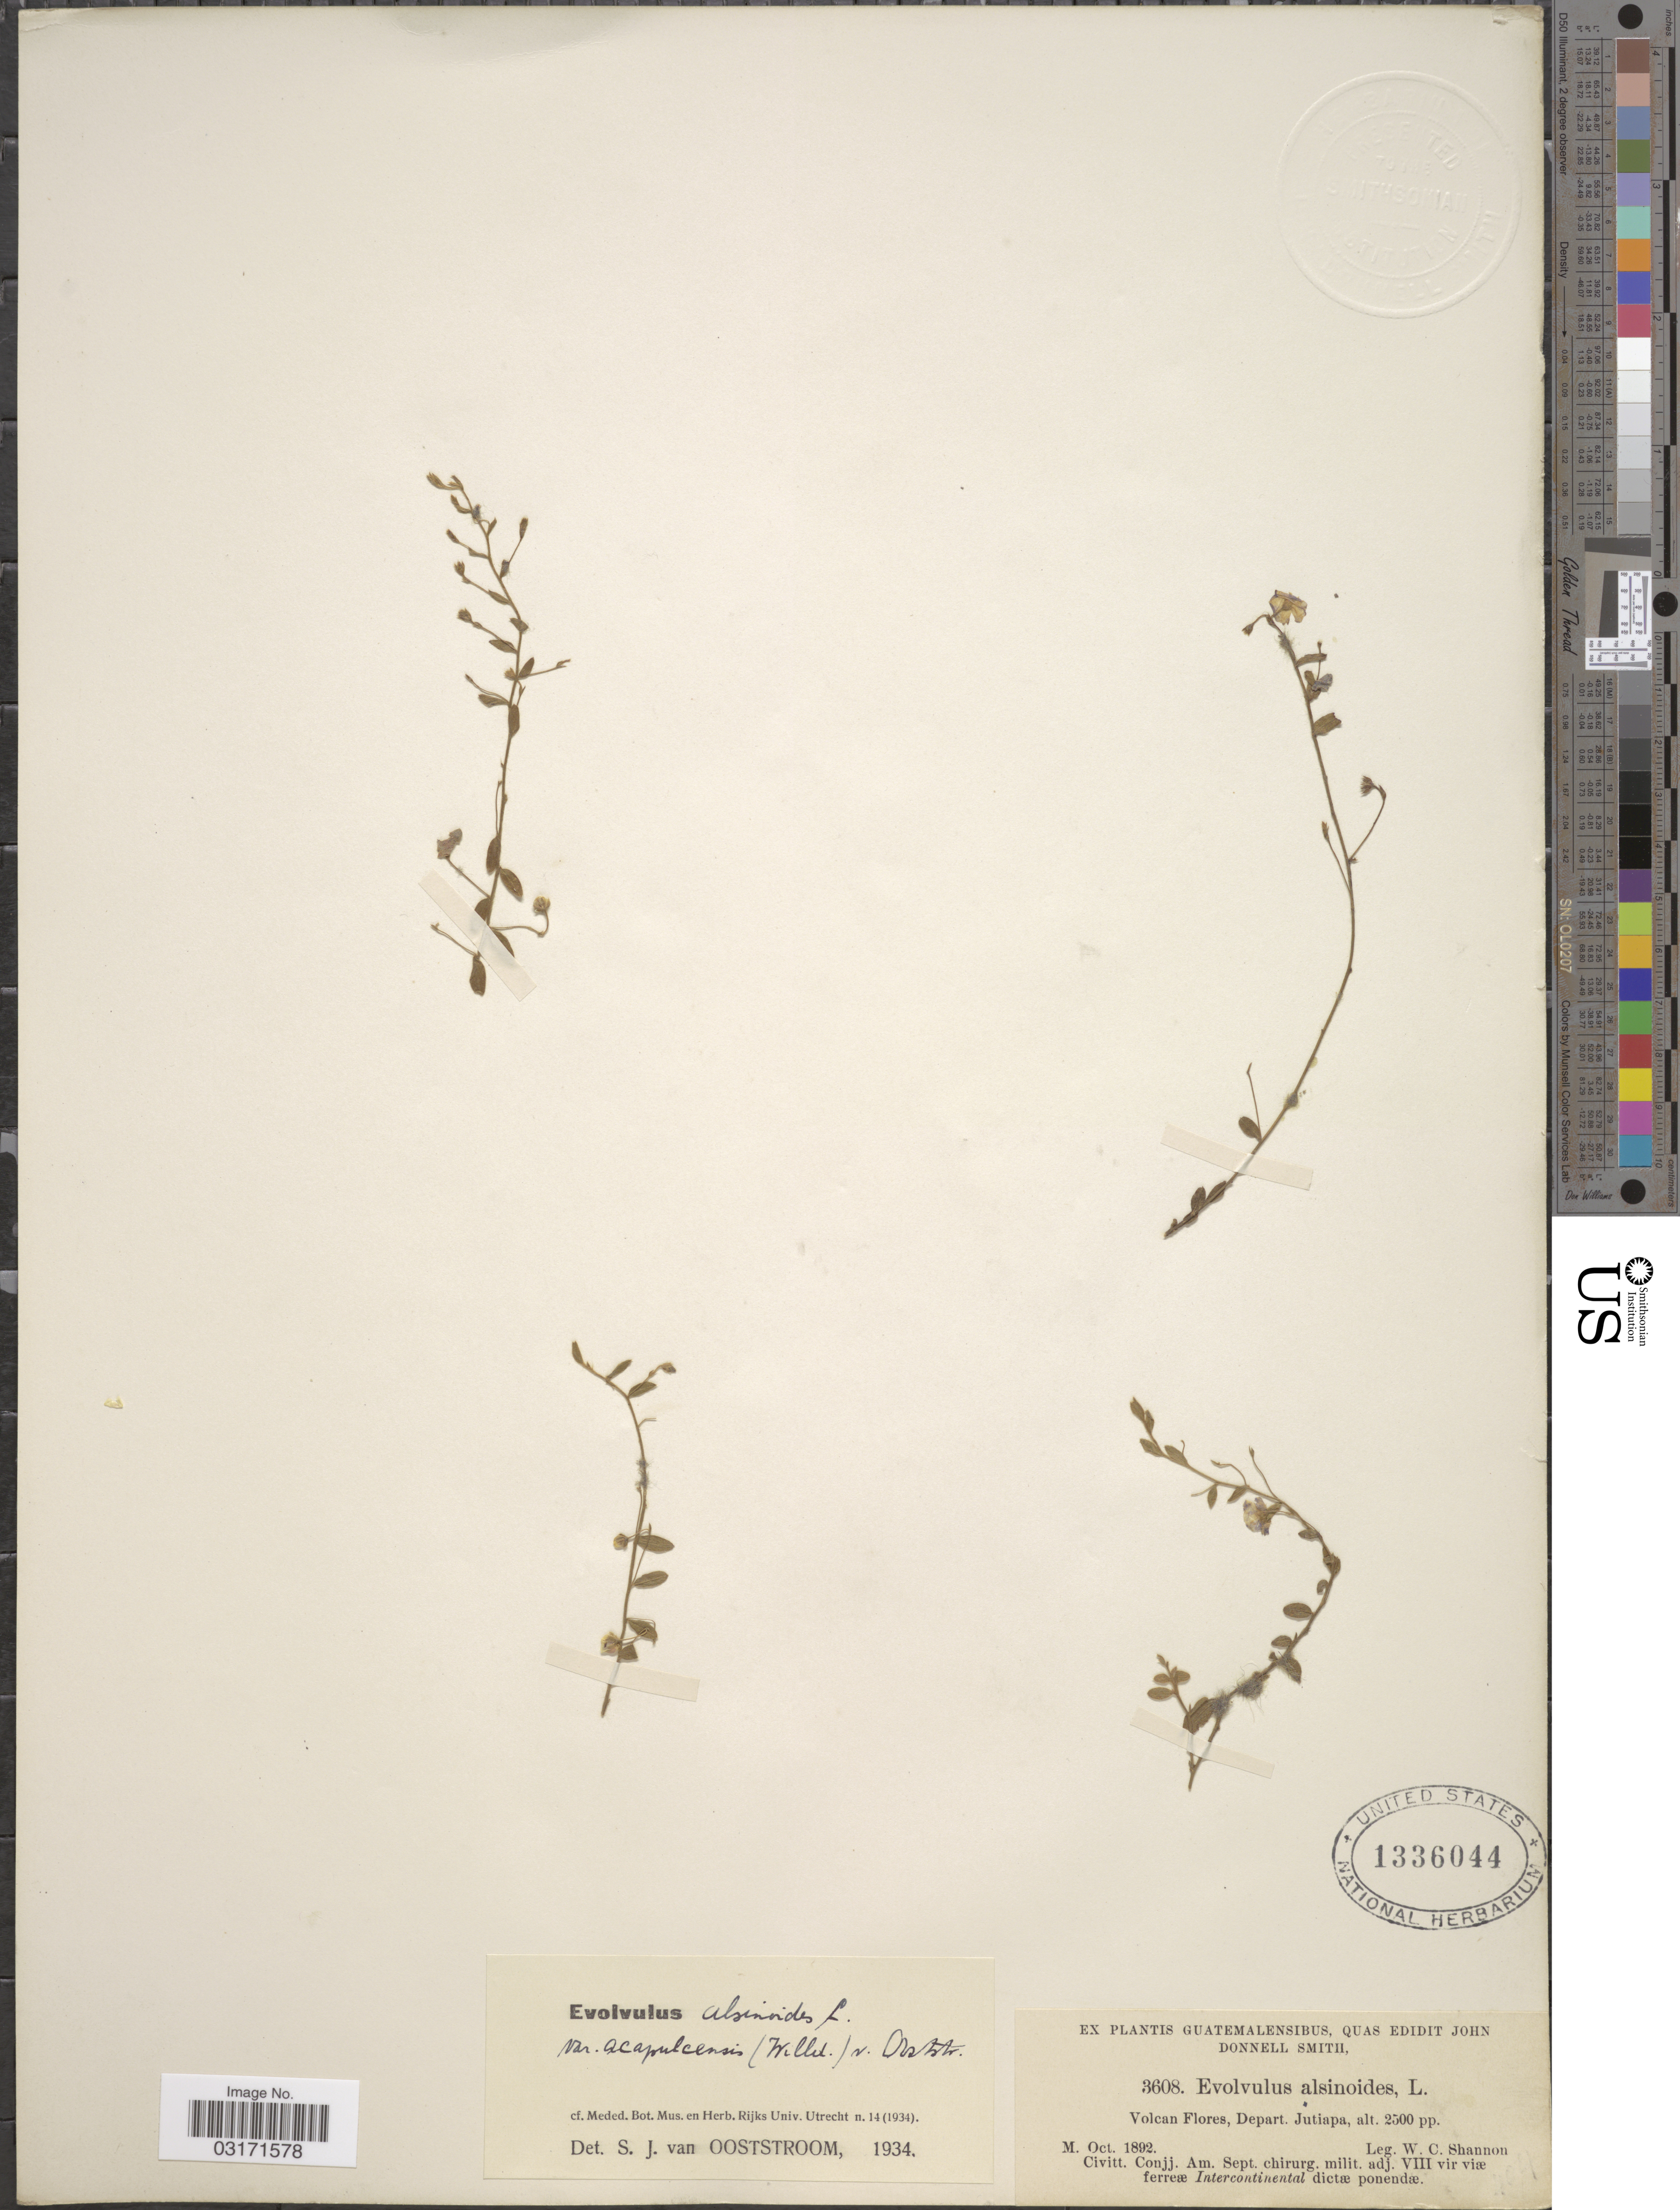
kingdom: Plantae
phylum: Tracheophyta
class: Magnoliopsida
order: Solanales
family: Convolvulaceae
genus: Evolvulus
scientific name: Evolvulus alsinoides var. acapulcensis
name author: (Willd. ex Schult.) Ooststr.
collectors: W. C. Shannon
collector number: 3608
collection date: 1892-10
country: Guatemala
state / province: Jutiapa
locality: Volcan Flores, Depart. Jutiapa.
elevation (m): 762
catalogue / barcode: US 1336044